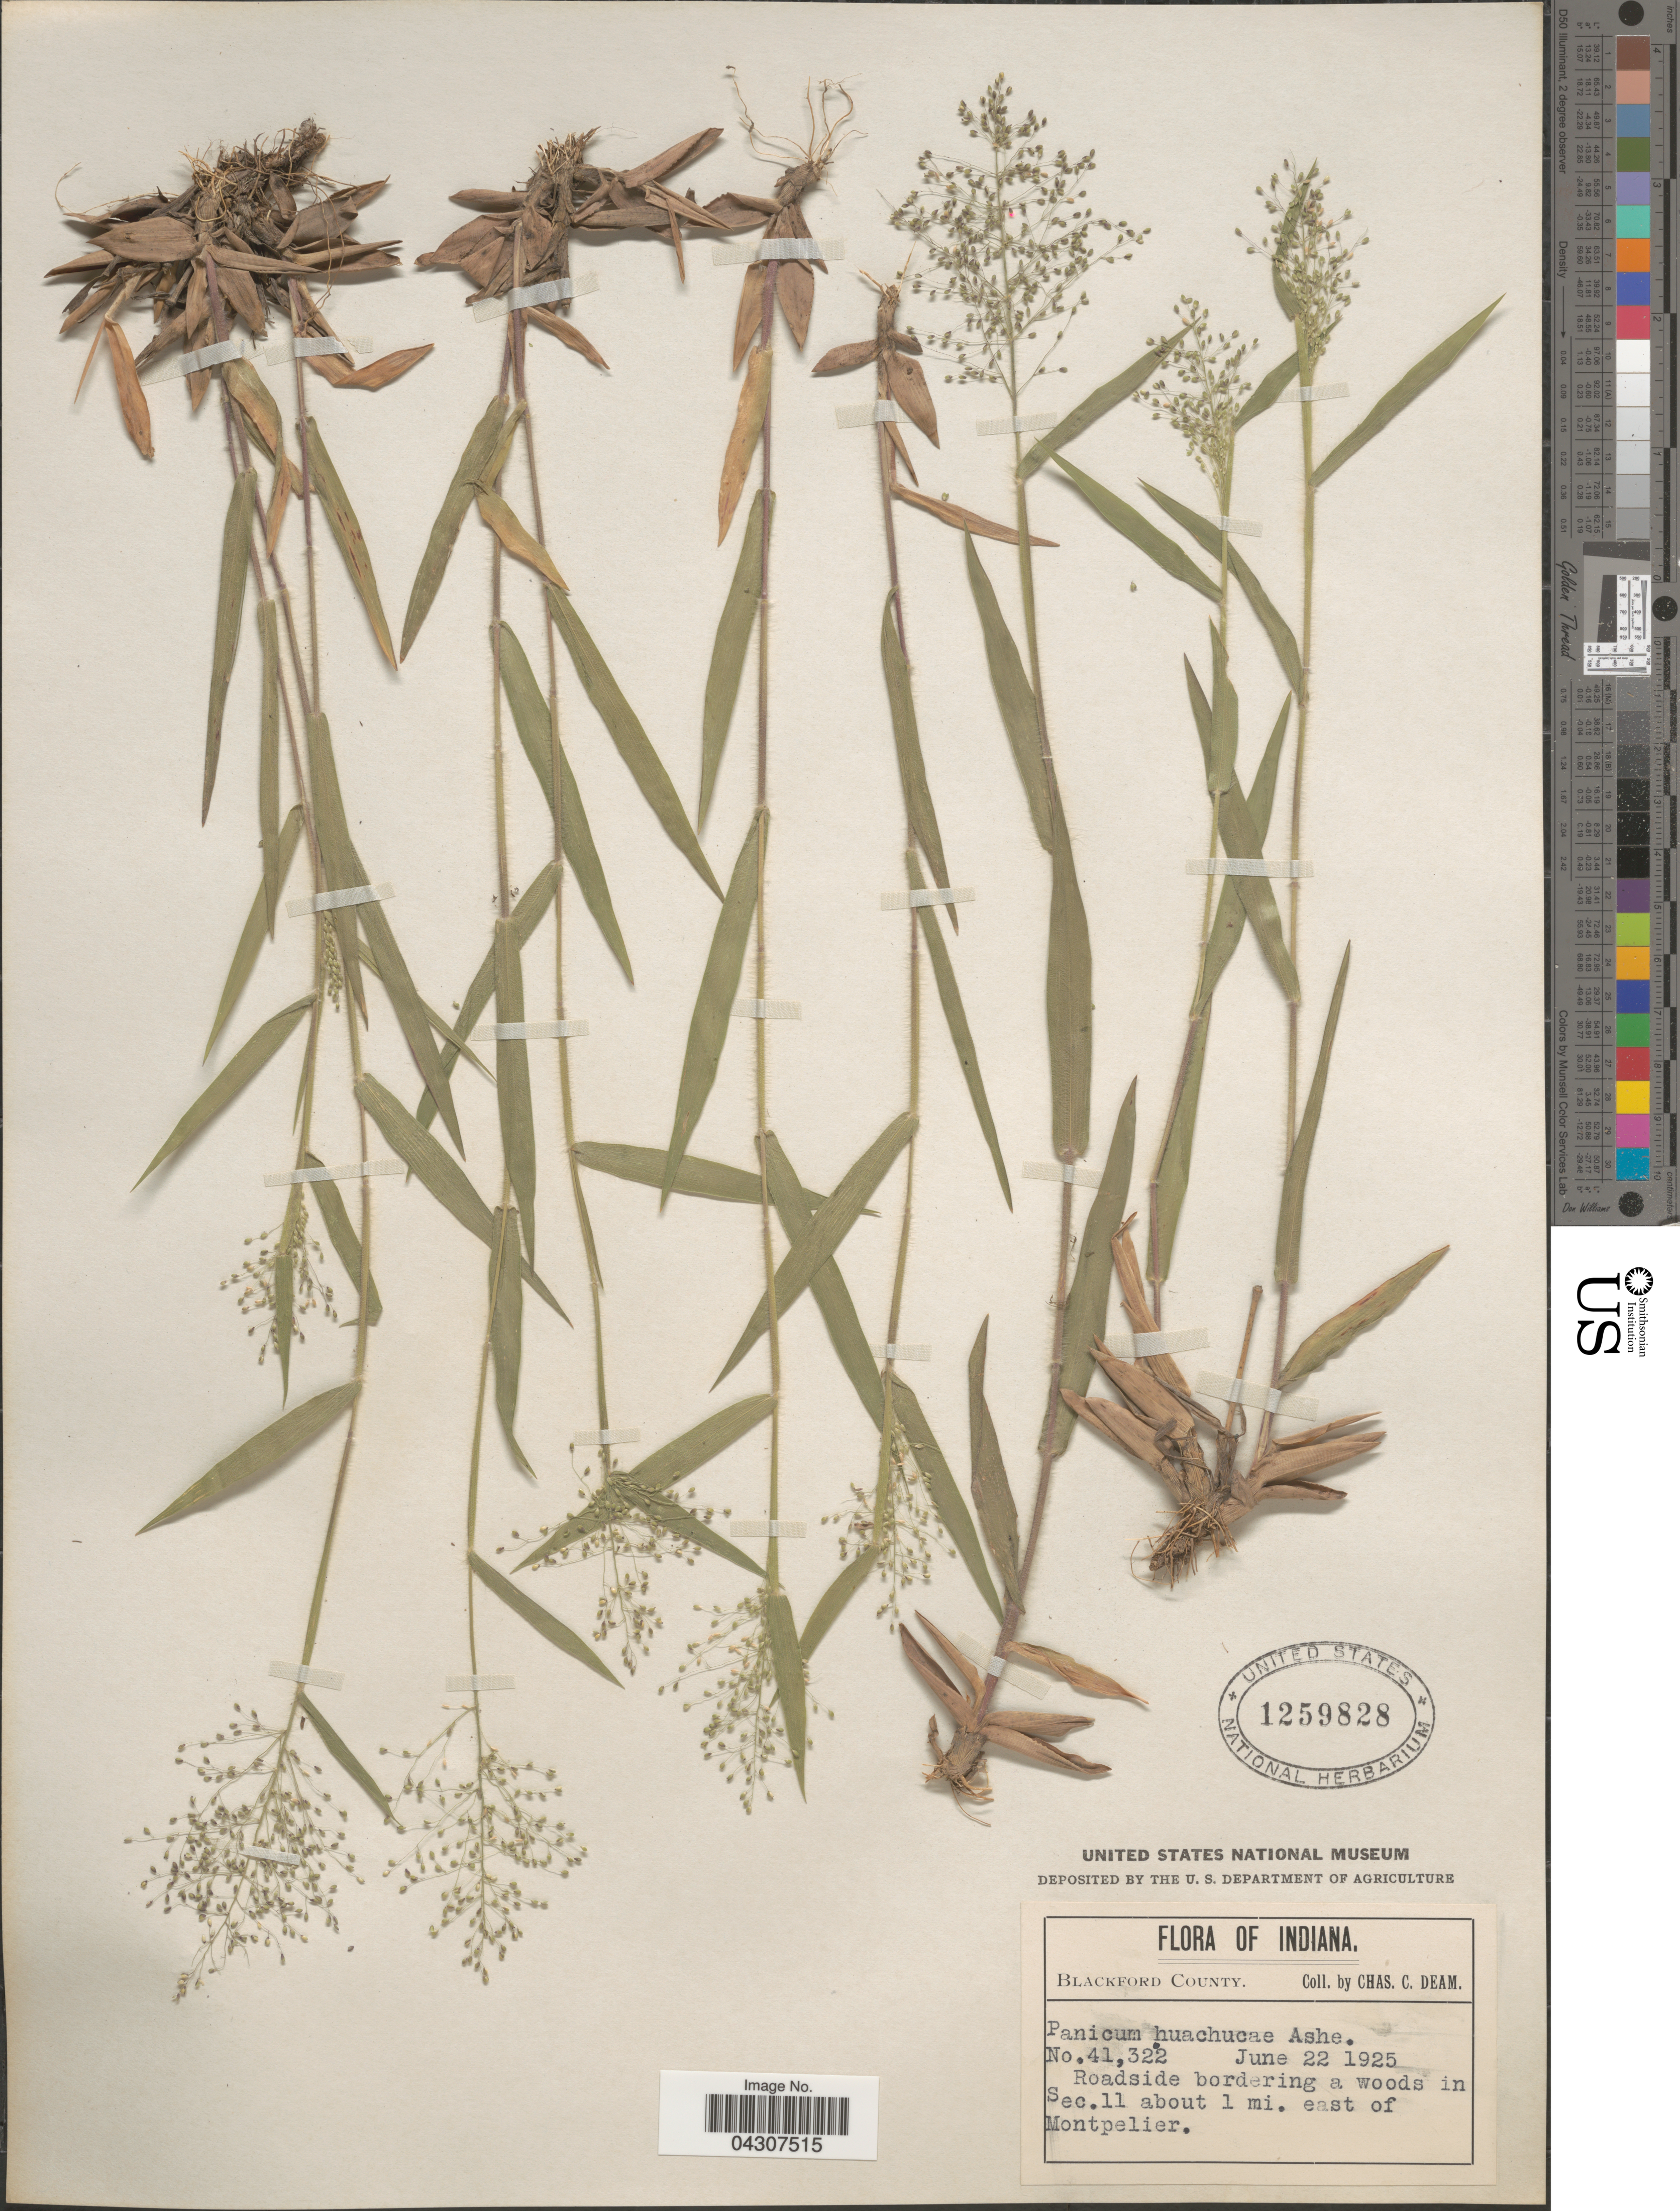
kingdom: Plantae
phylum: Tracheophyta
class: Liliopsida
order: Poales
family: Poaceae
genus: Dichanthelium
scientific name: Dichanthelium acuminatum var. acuminatum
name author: (Sw.) Gould & C.A. Clark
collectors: C. C. Deam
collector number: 41322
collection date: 1925-06-22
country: United States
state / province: Indiana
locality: Blackford County. Roadside bordering a woods in Sec.11 about 1 mi. east of Montpellier.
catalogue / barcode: US 1259828